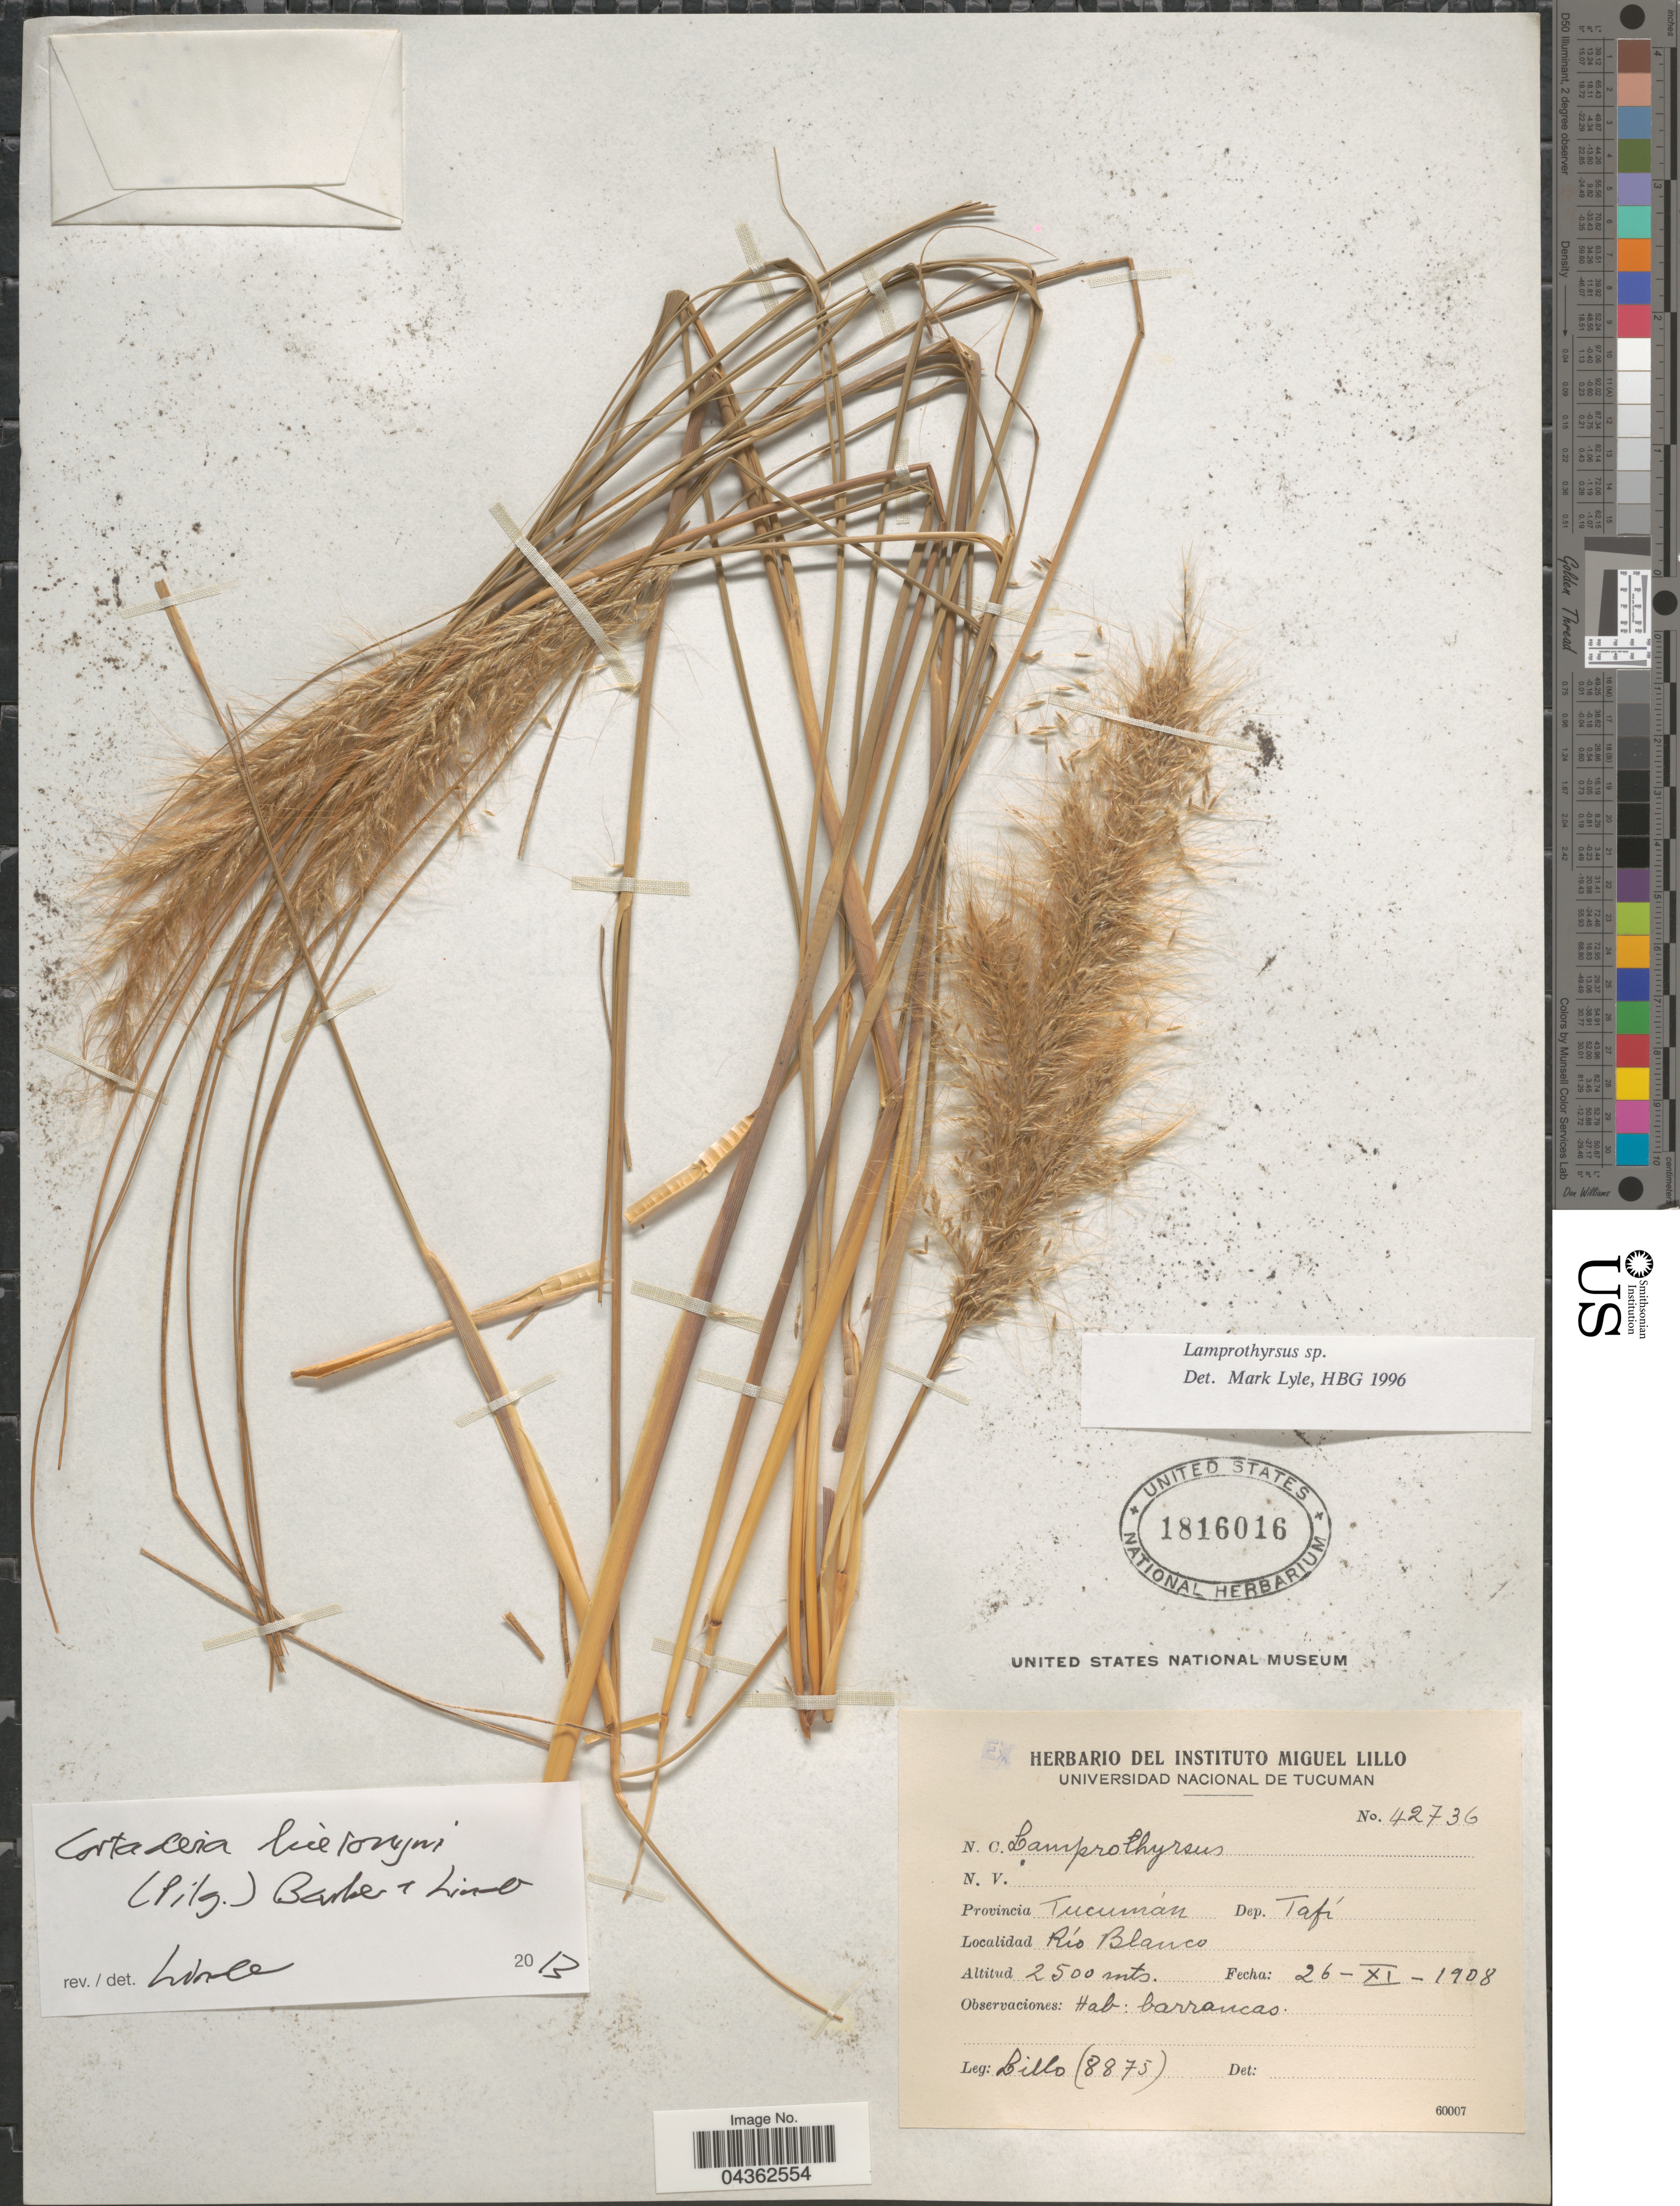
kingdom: Plantae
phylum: Tracheophyta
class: Liliopsida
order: Poales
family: Poaceae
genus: Cortaderia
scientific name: Cortaderia hieronymi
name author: (Kuntze) H.P. Linder & N.P. Barker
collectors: M. Lillo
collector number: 8875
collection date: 1908-11-26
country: Argentina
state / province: Tucuman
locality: Dep. Tafí. Río Blanco.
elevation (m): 2500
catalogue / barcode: US 1816016